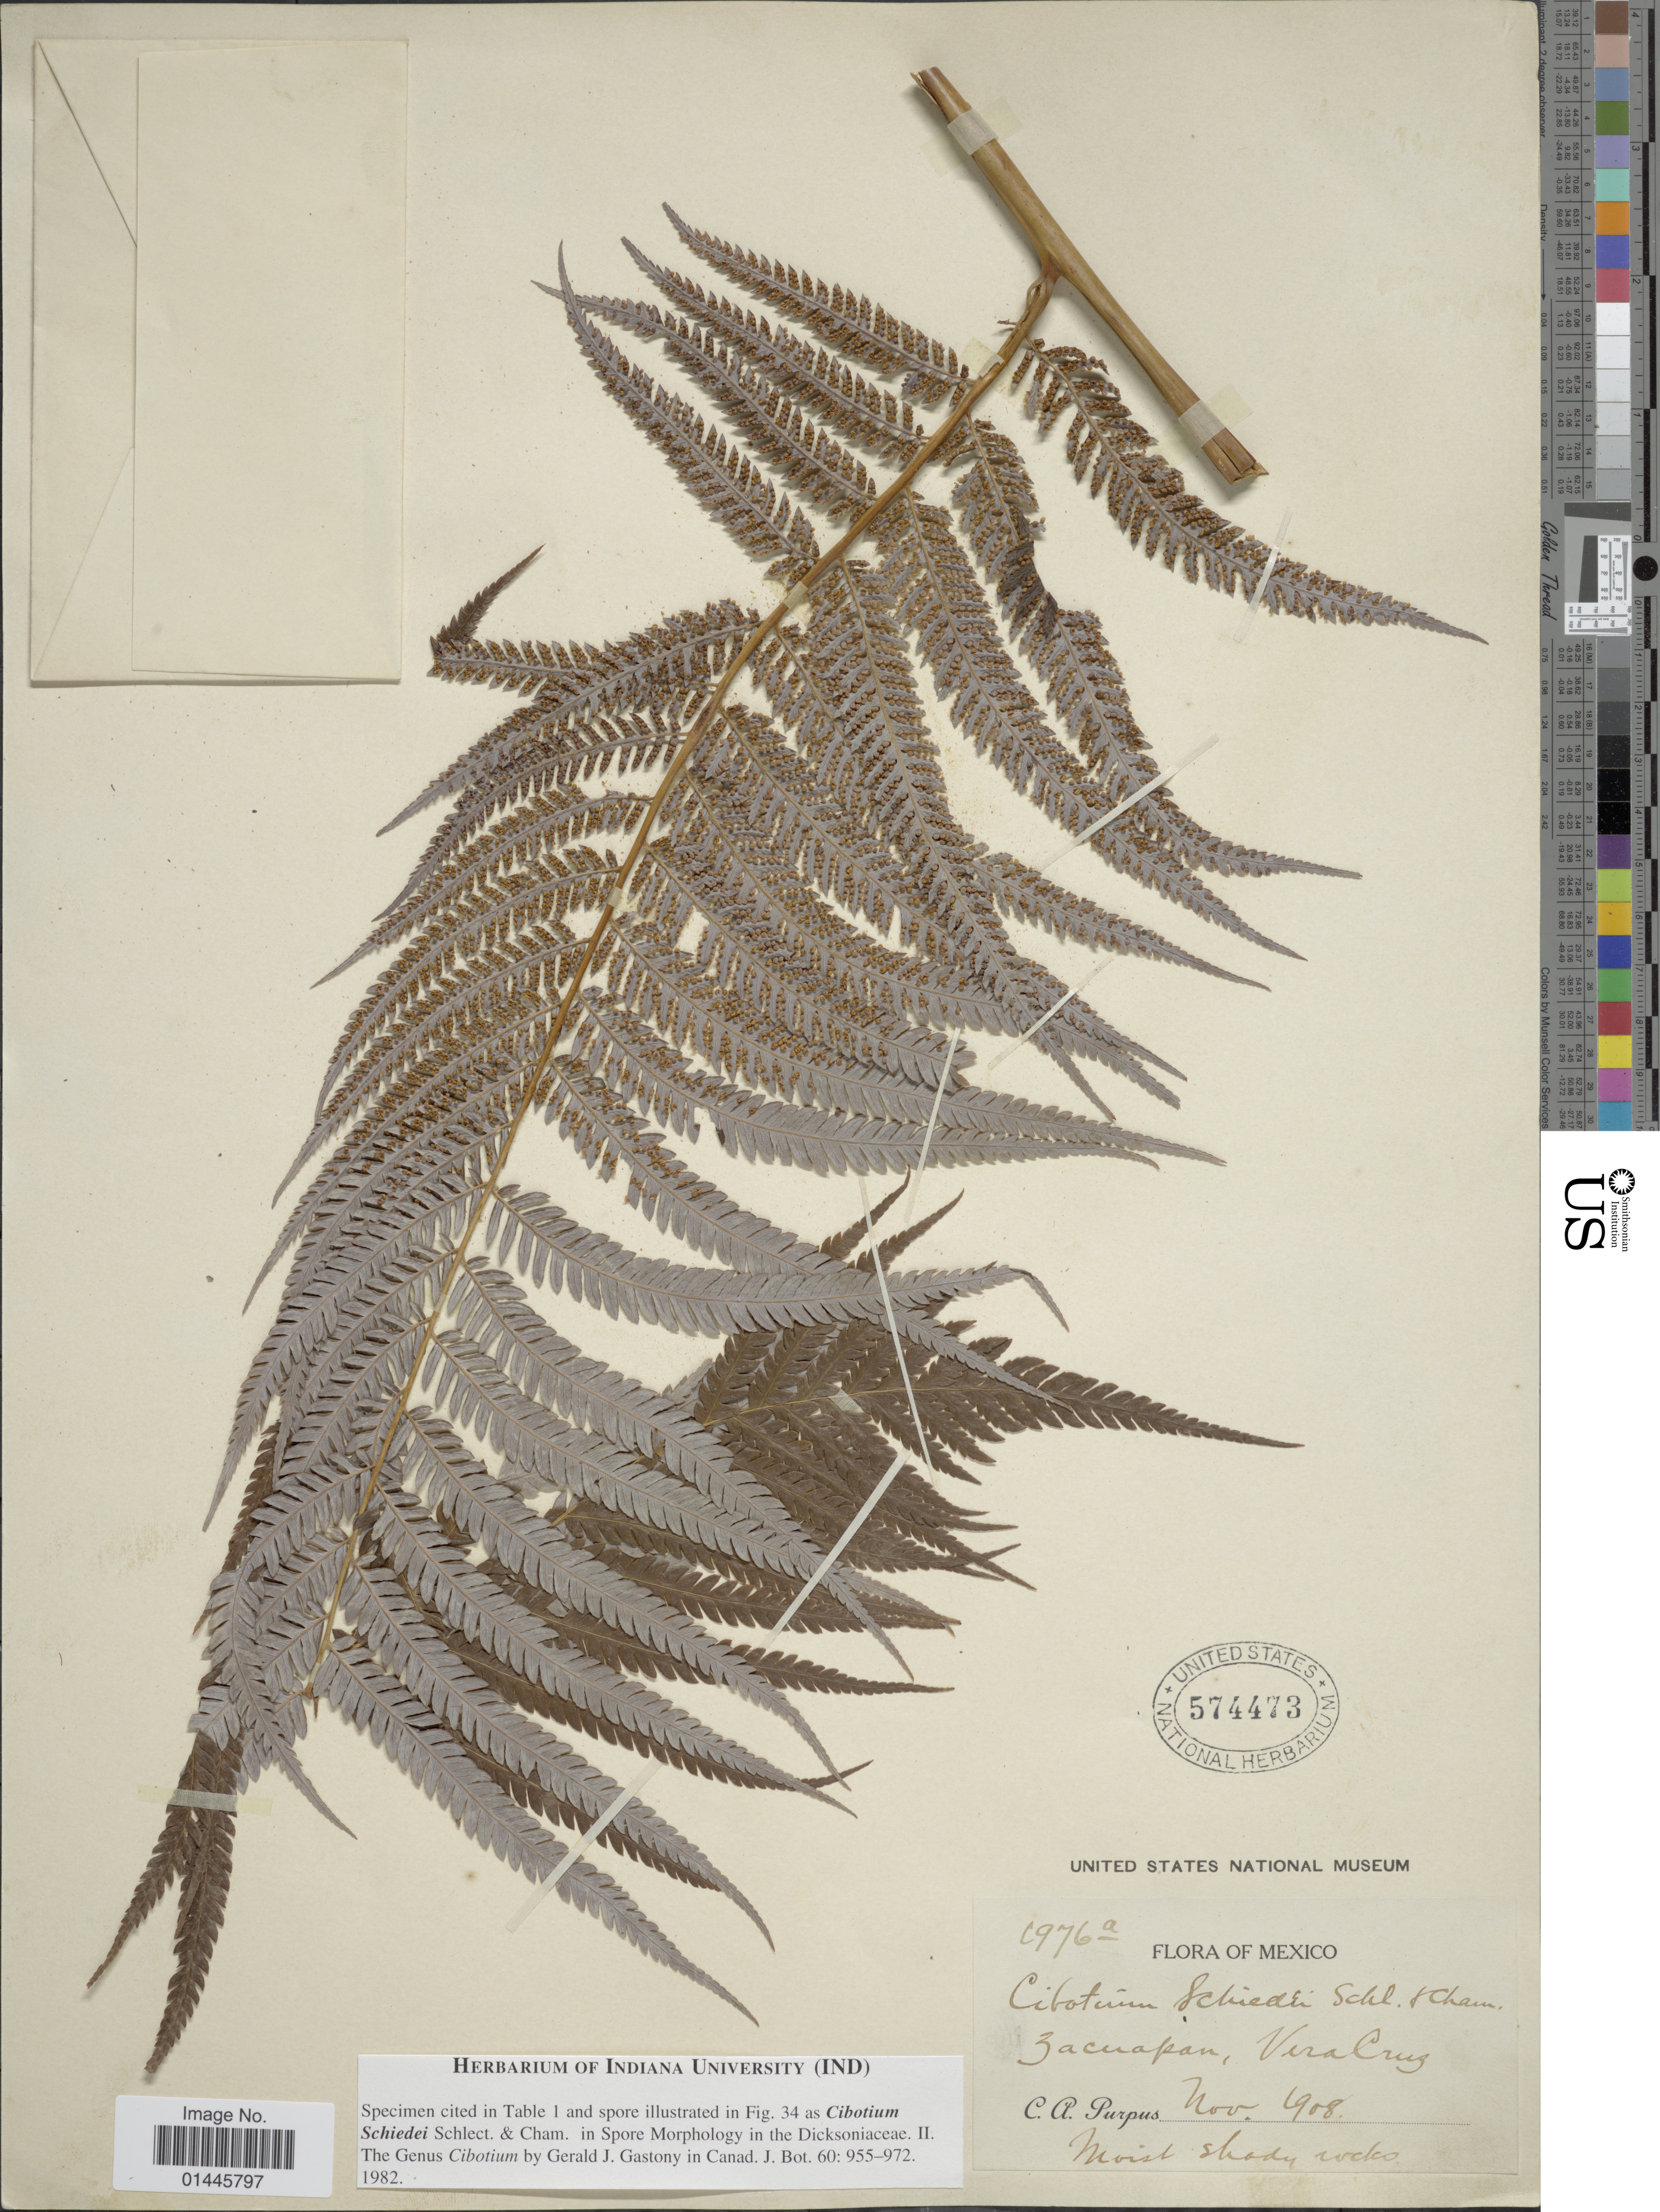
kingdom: Plantae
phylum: Tracheophyta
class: Polypodiopsida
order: Cyatheales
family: Cibotiaceae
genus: Cibotium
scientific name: Cibotium schiedei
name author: Schltdl. & Cham.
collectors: C. A. Purpus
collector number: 1976a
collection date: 1908-11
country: Mexico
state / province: Veracruz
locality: Zacuapan, Vera Cruz.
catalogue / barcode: US 574473